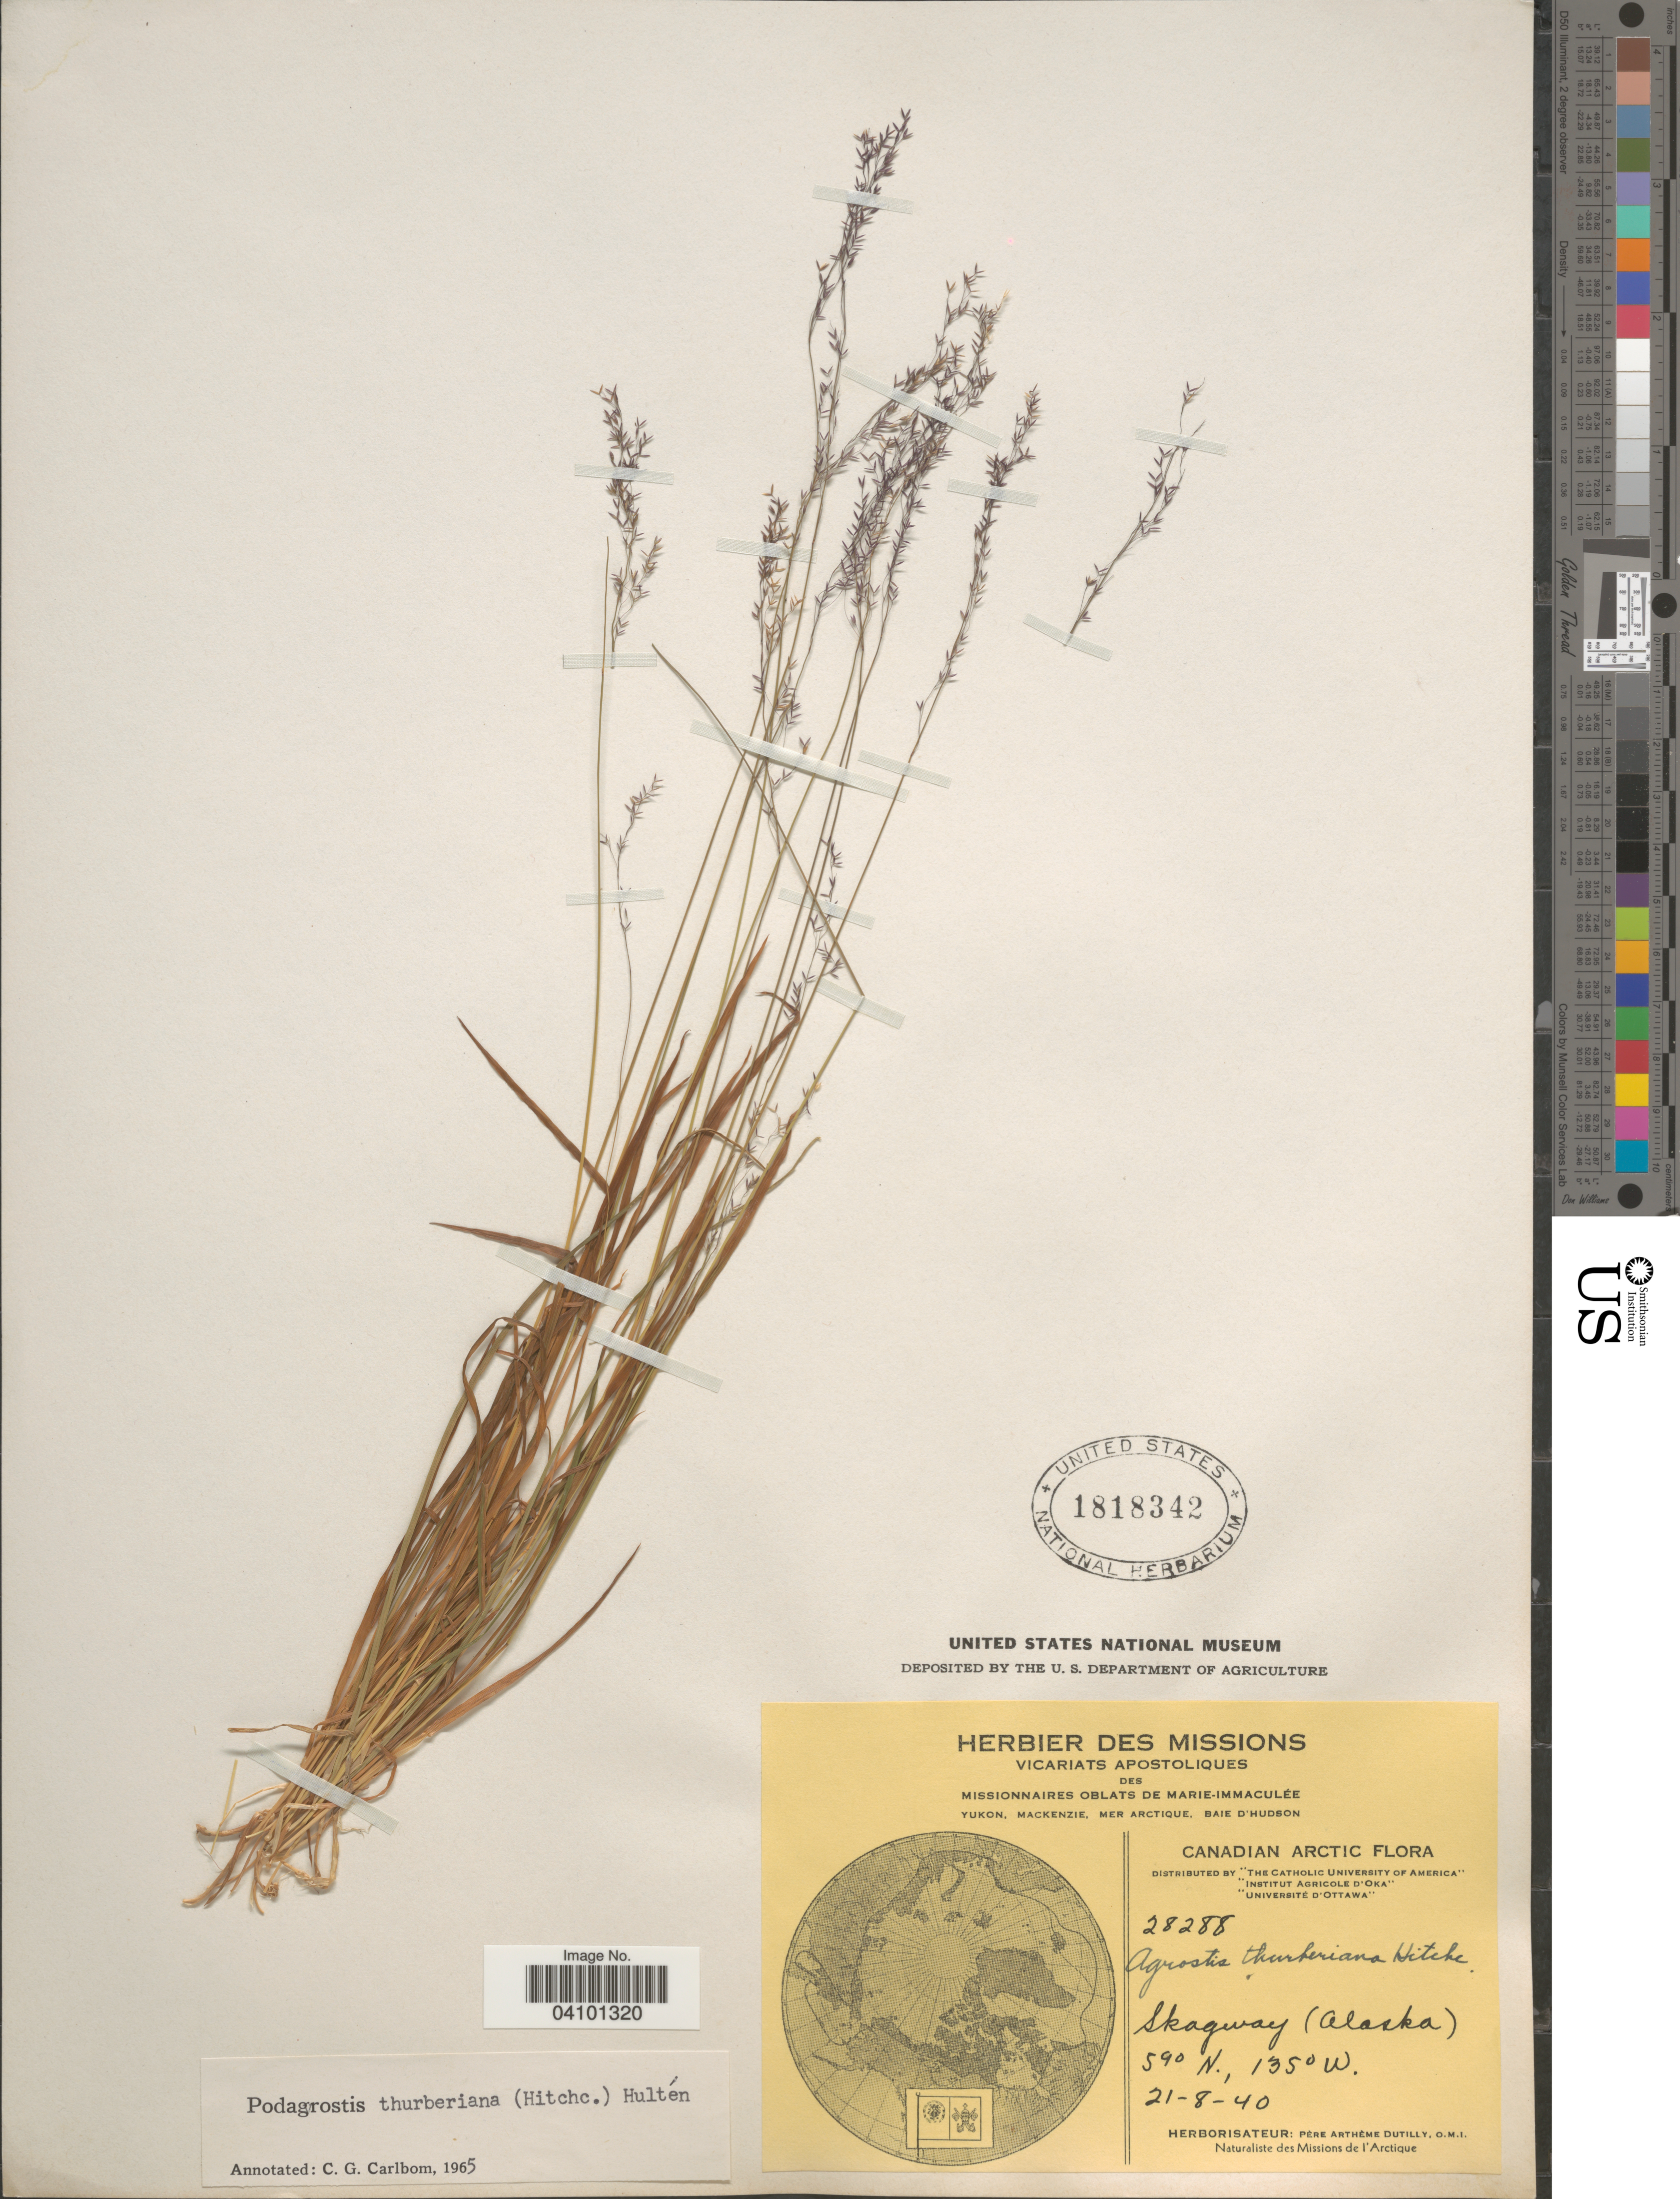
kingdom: Plantae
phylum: Tracheophyta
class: Liliopsida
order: Poales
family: Poaceae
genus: Podagrostis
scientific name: Podagrostis thurberiana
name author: Hitchc.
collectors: ex Herb. Pêre Arthême Dutilly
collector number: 28288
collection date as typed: Transcribed d/m/y: 21/8/40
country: United States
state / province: Alaska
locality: Skagway. Missions de l'Arctique.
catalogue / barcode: US 1818342